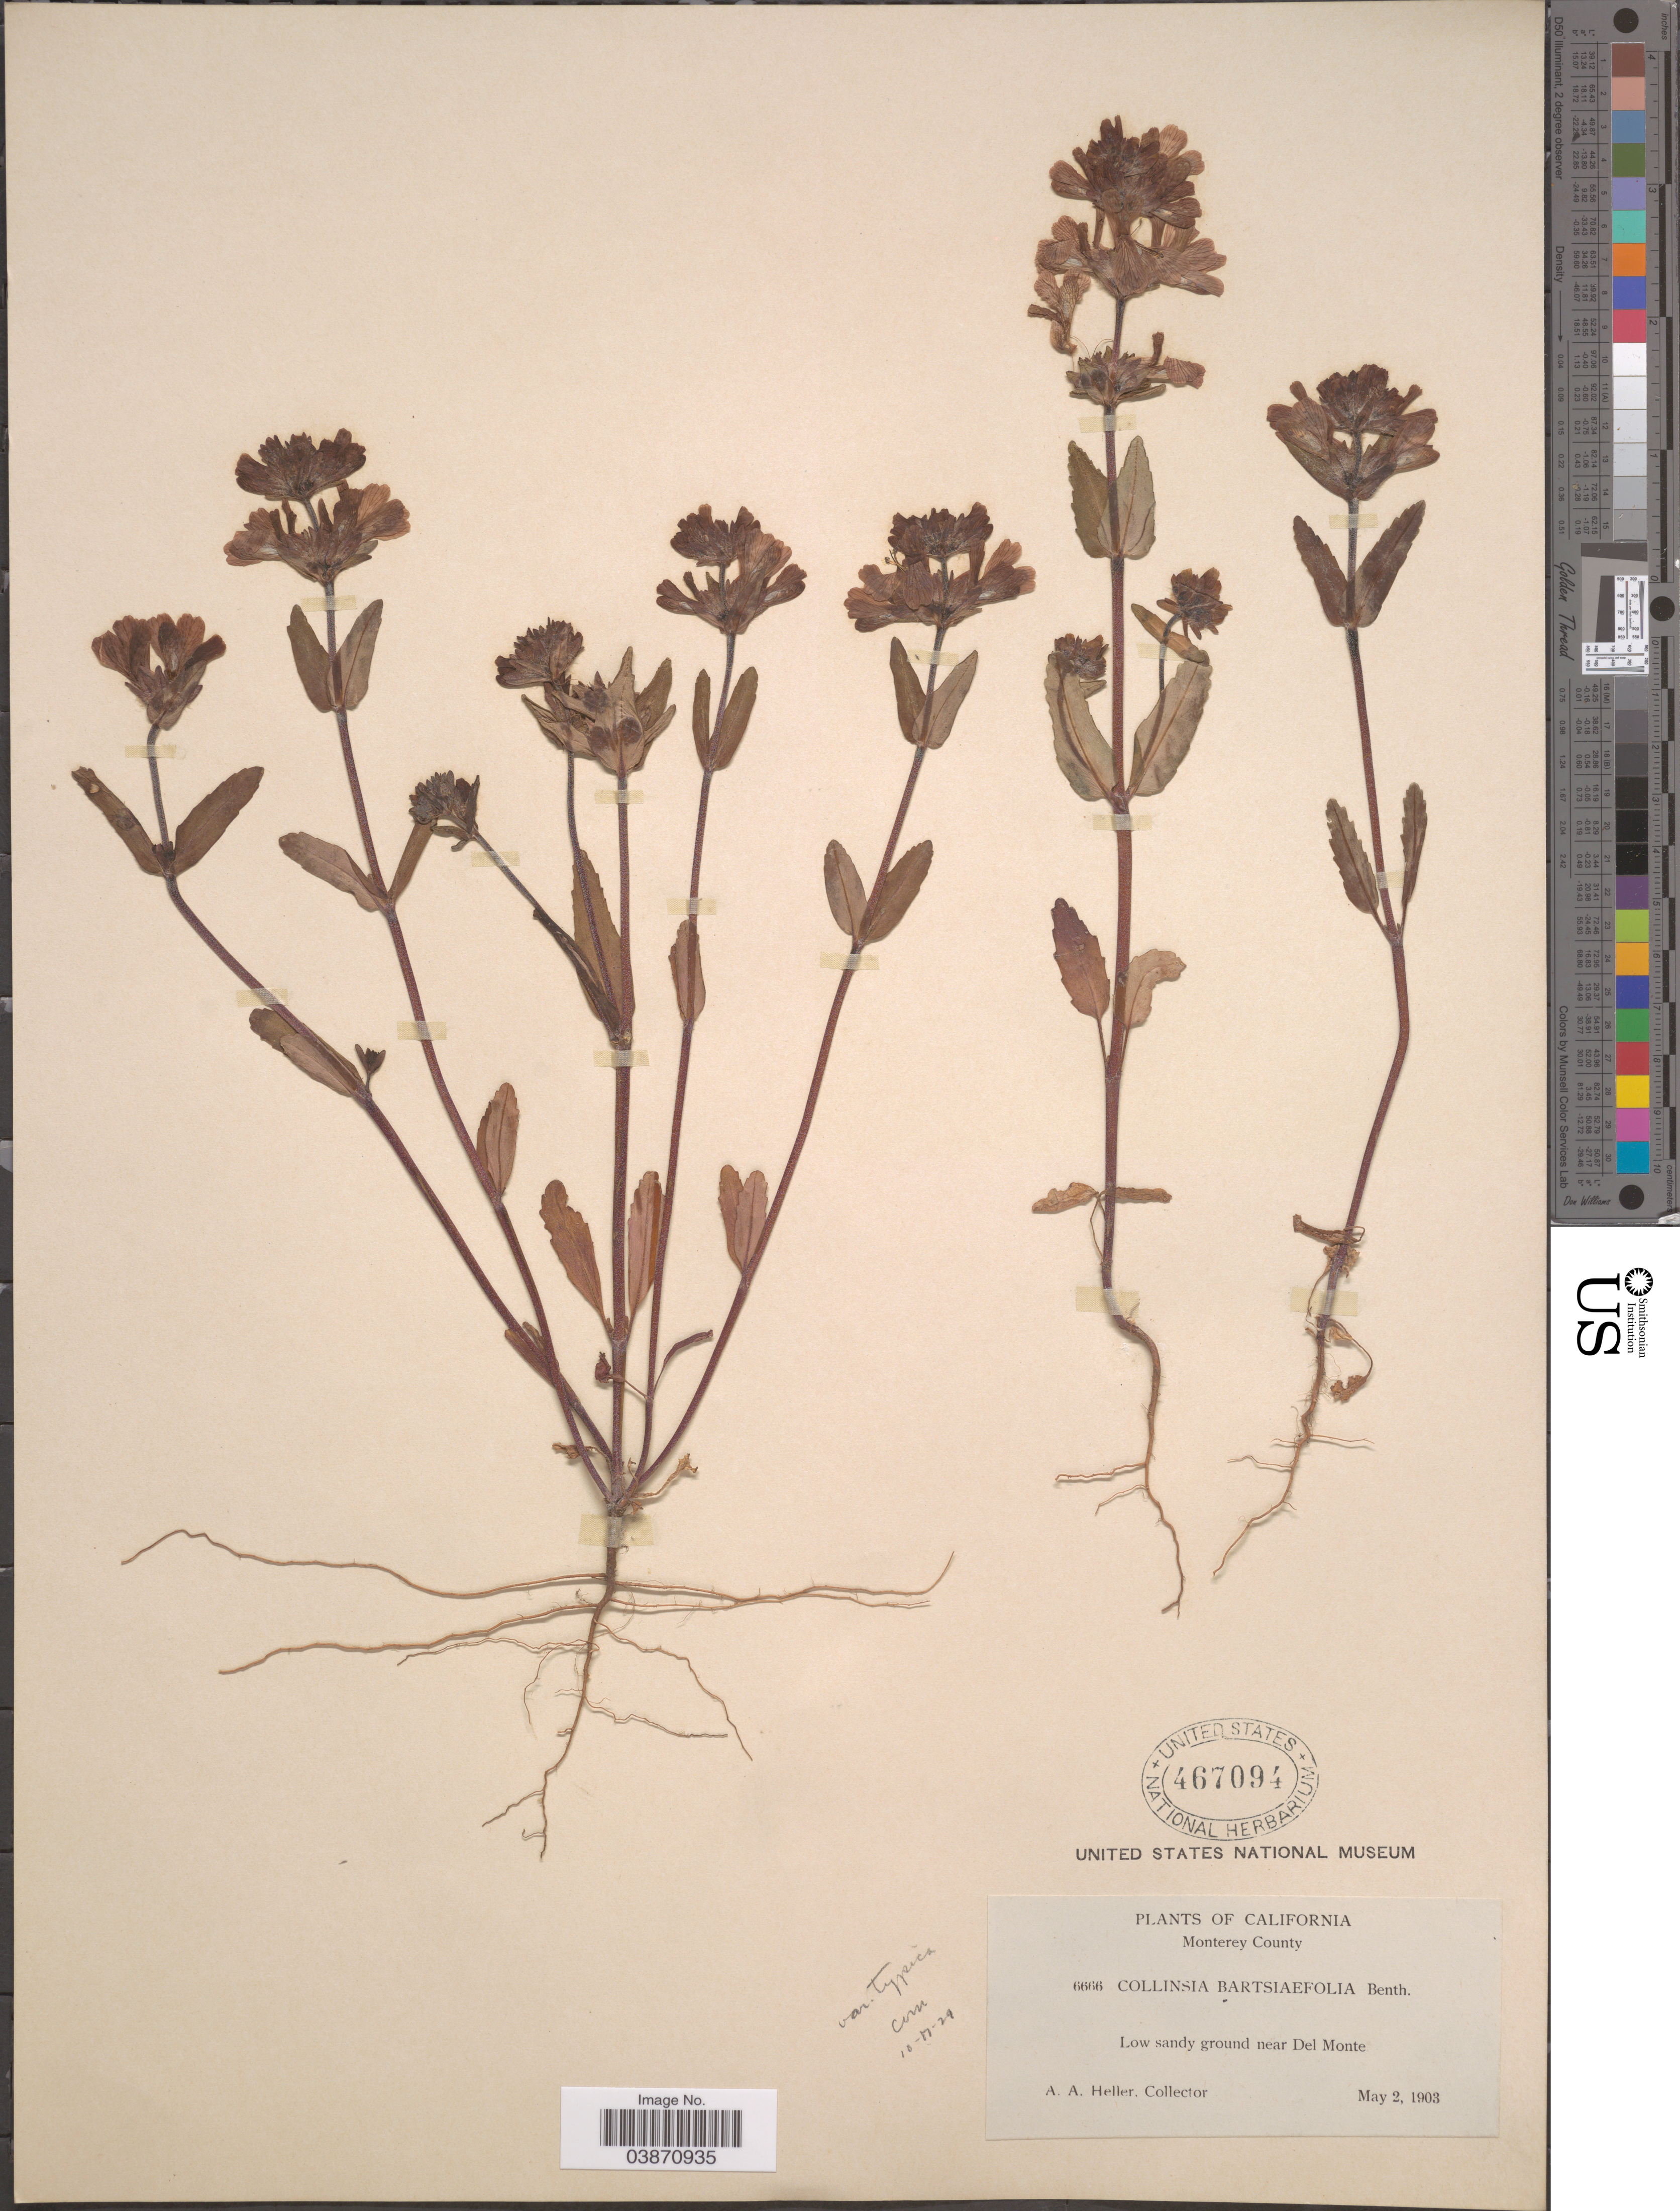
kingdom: Plantae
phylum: Tracheophyta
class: Magnoliopsida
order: Lamiales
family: Plantaginaceae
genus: Collinsia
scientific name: Collinsia bartsiifolia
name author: Benth.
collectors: A. A. Heller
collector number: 6666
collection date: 1903-05-02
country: United States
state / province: California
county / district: Monterey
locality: Monterey County. Near Del Monte.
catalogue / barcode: US 467094